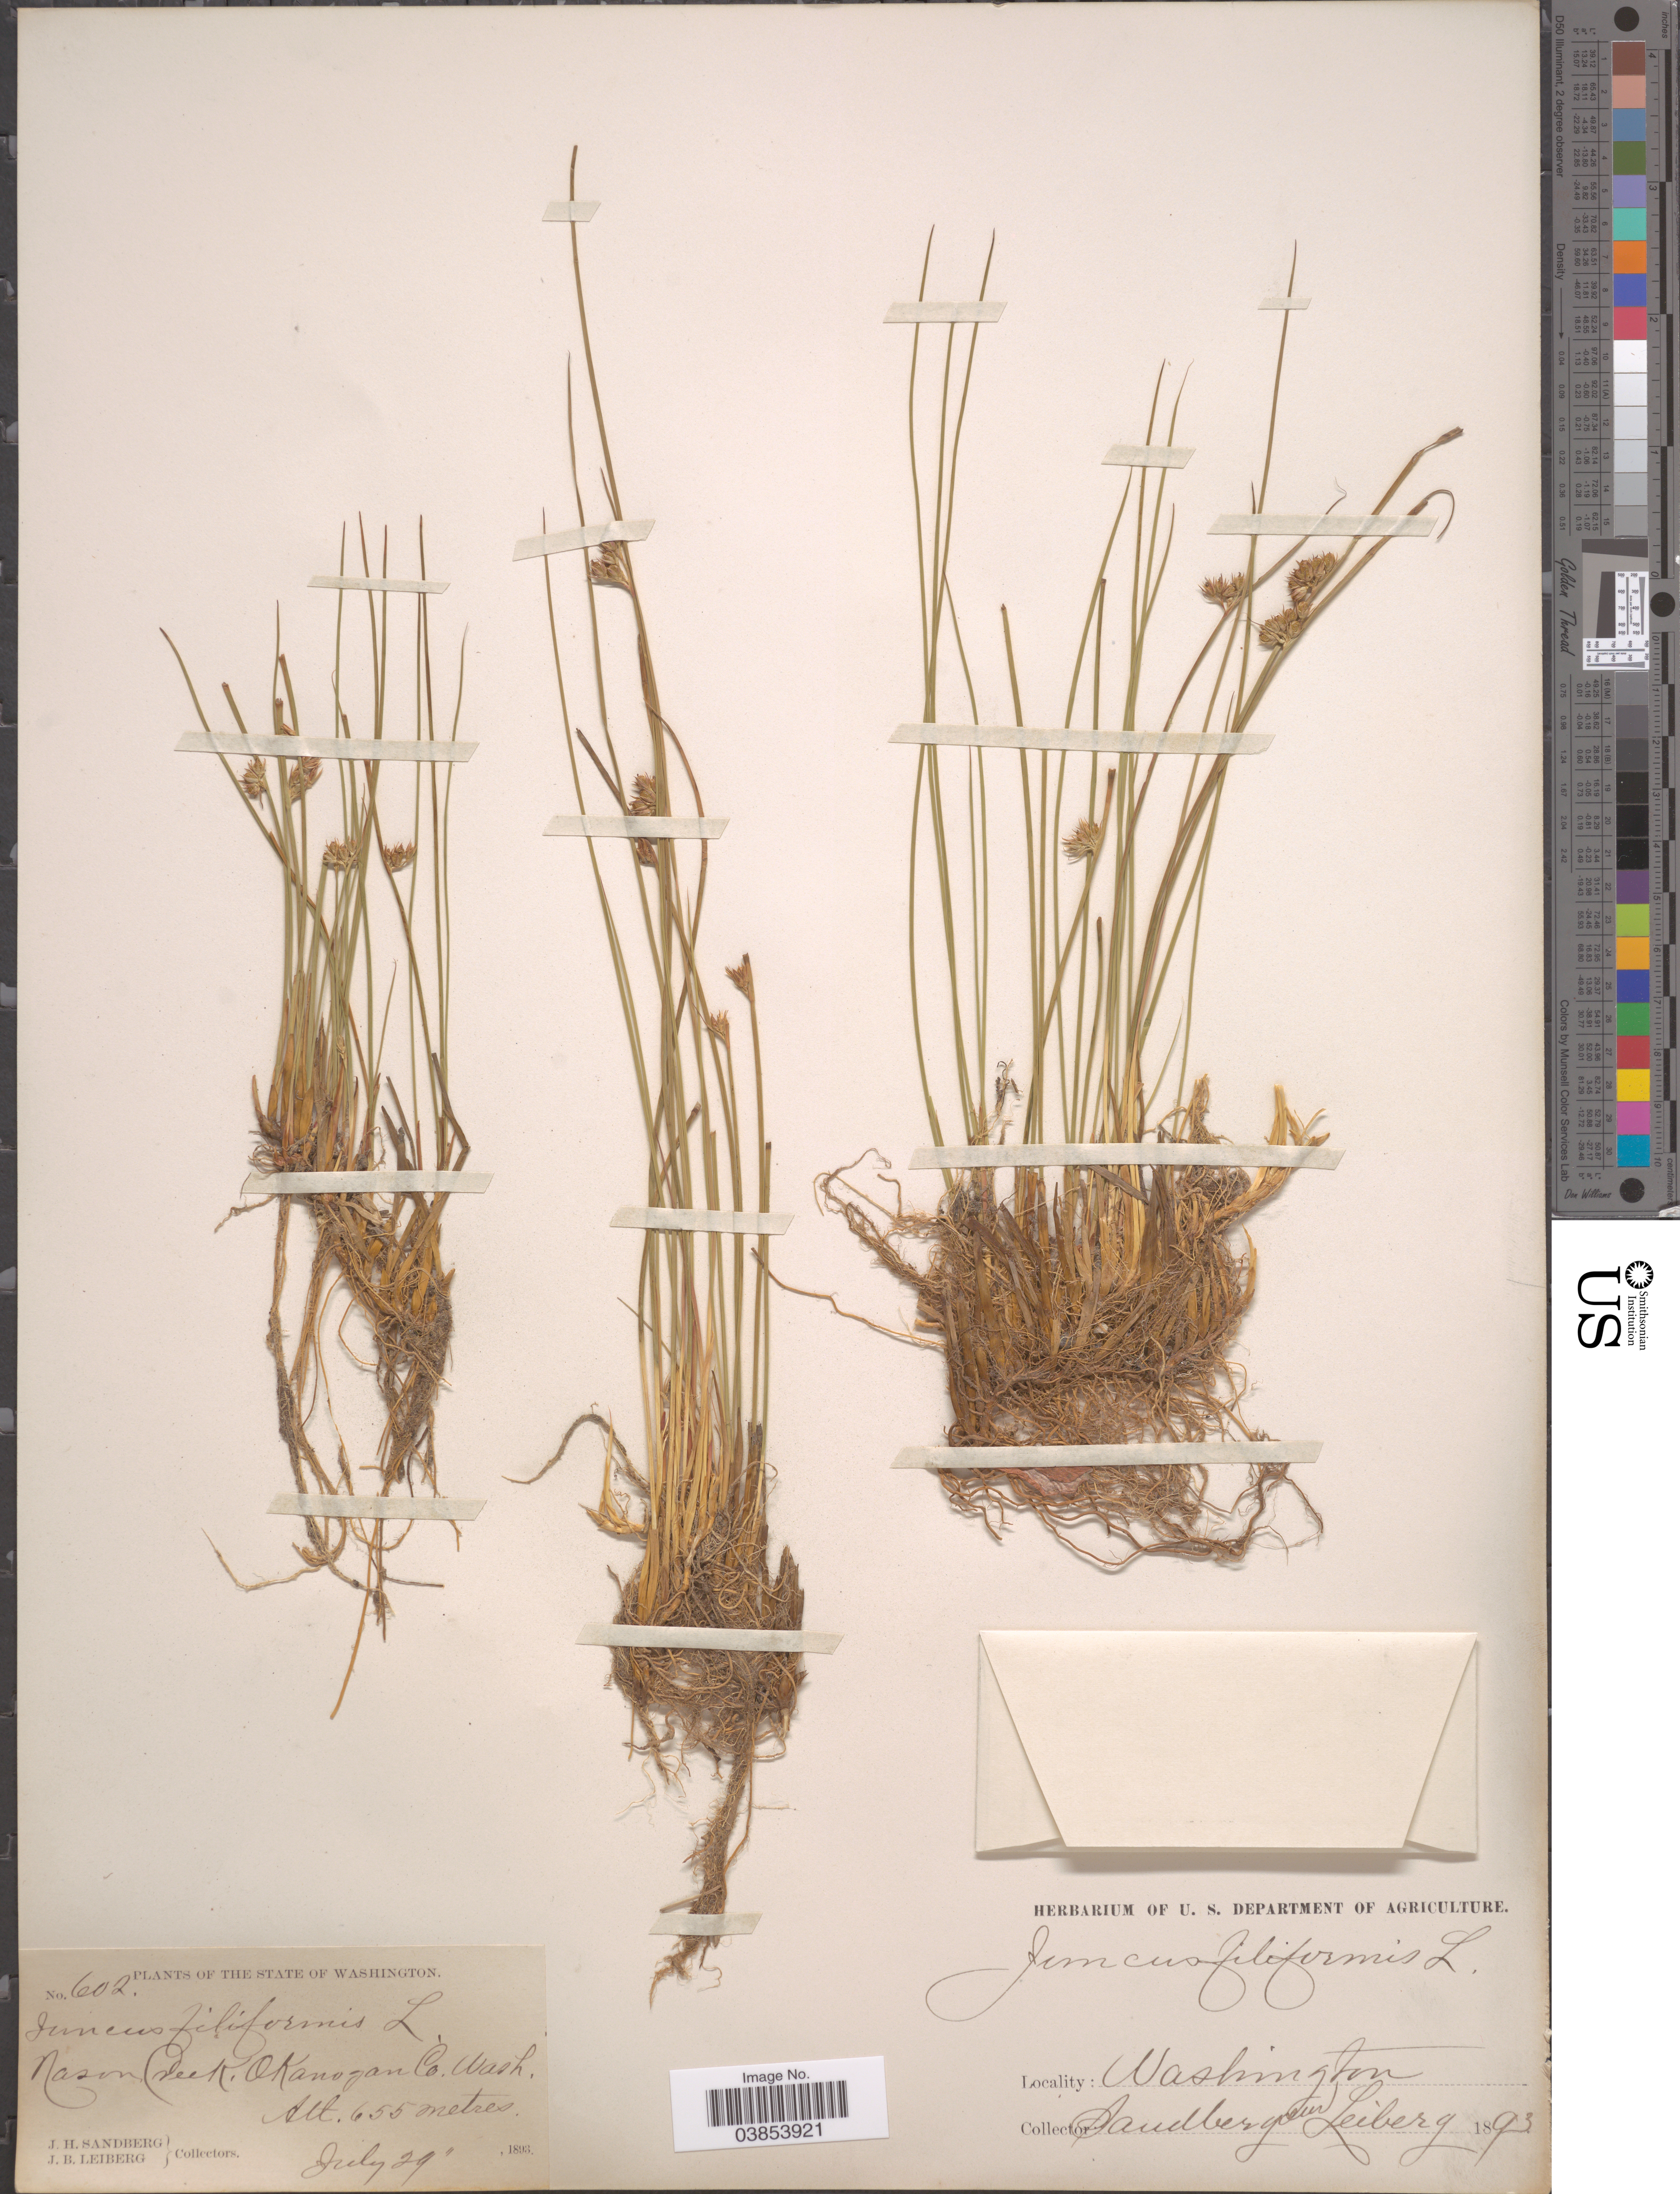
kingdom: Plantae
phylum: Tracheophyta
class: Liliopsida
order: Poales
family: Juncaceae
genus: Juncus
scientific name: Juncus filiformis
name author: L.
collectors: J. H. Sandberg & J. B. Leiberg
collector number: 602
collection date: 1893-07-29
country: United States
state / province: Washington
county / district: Okanogan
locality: Nason Creek, Okanogan Co.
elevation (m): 655